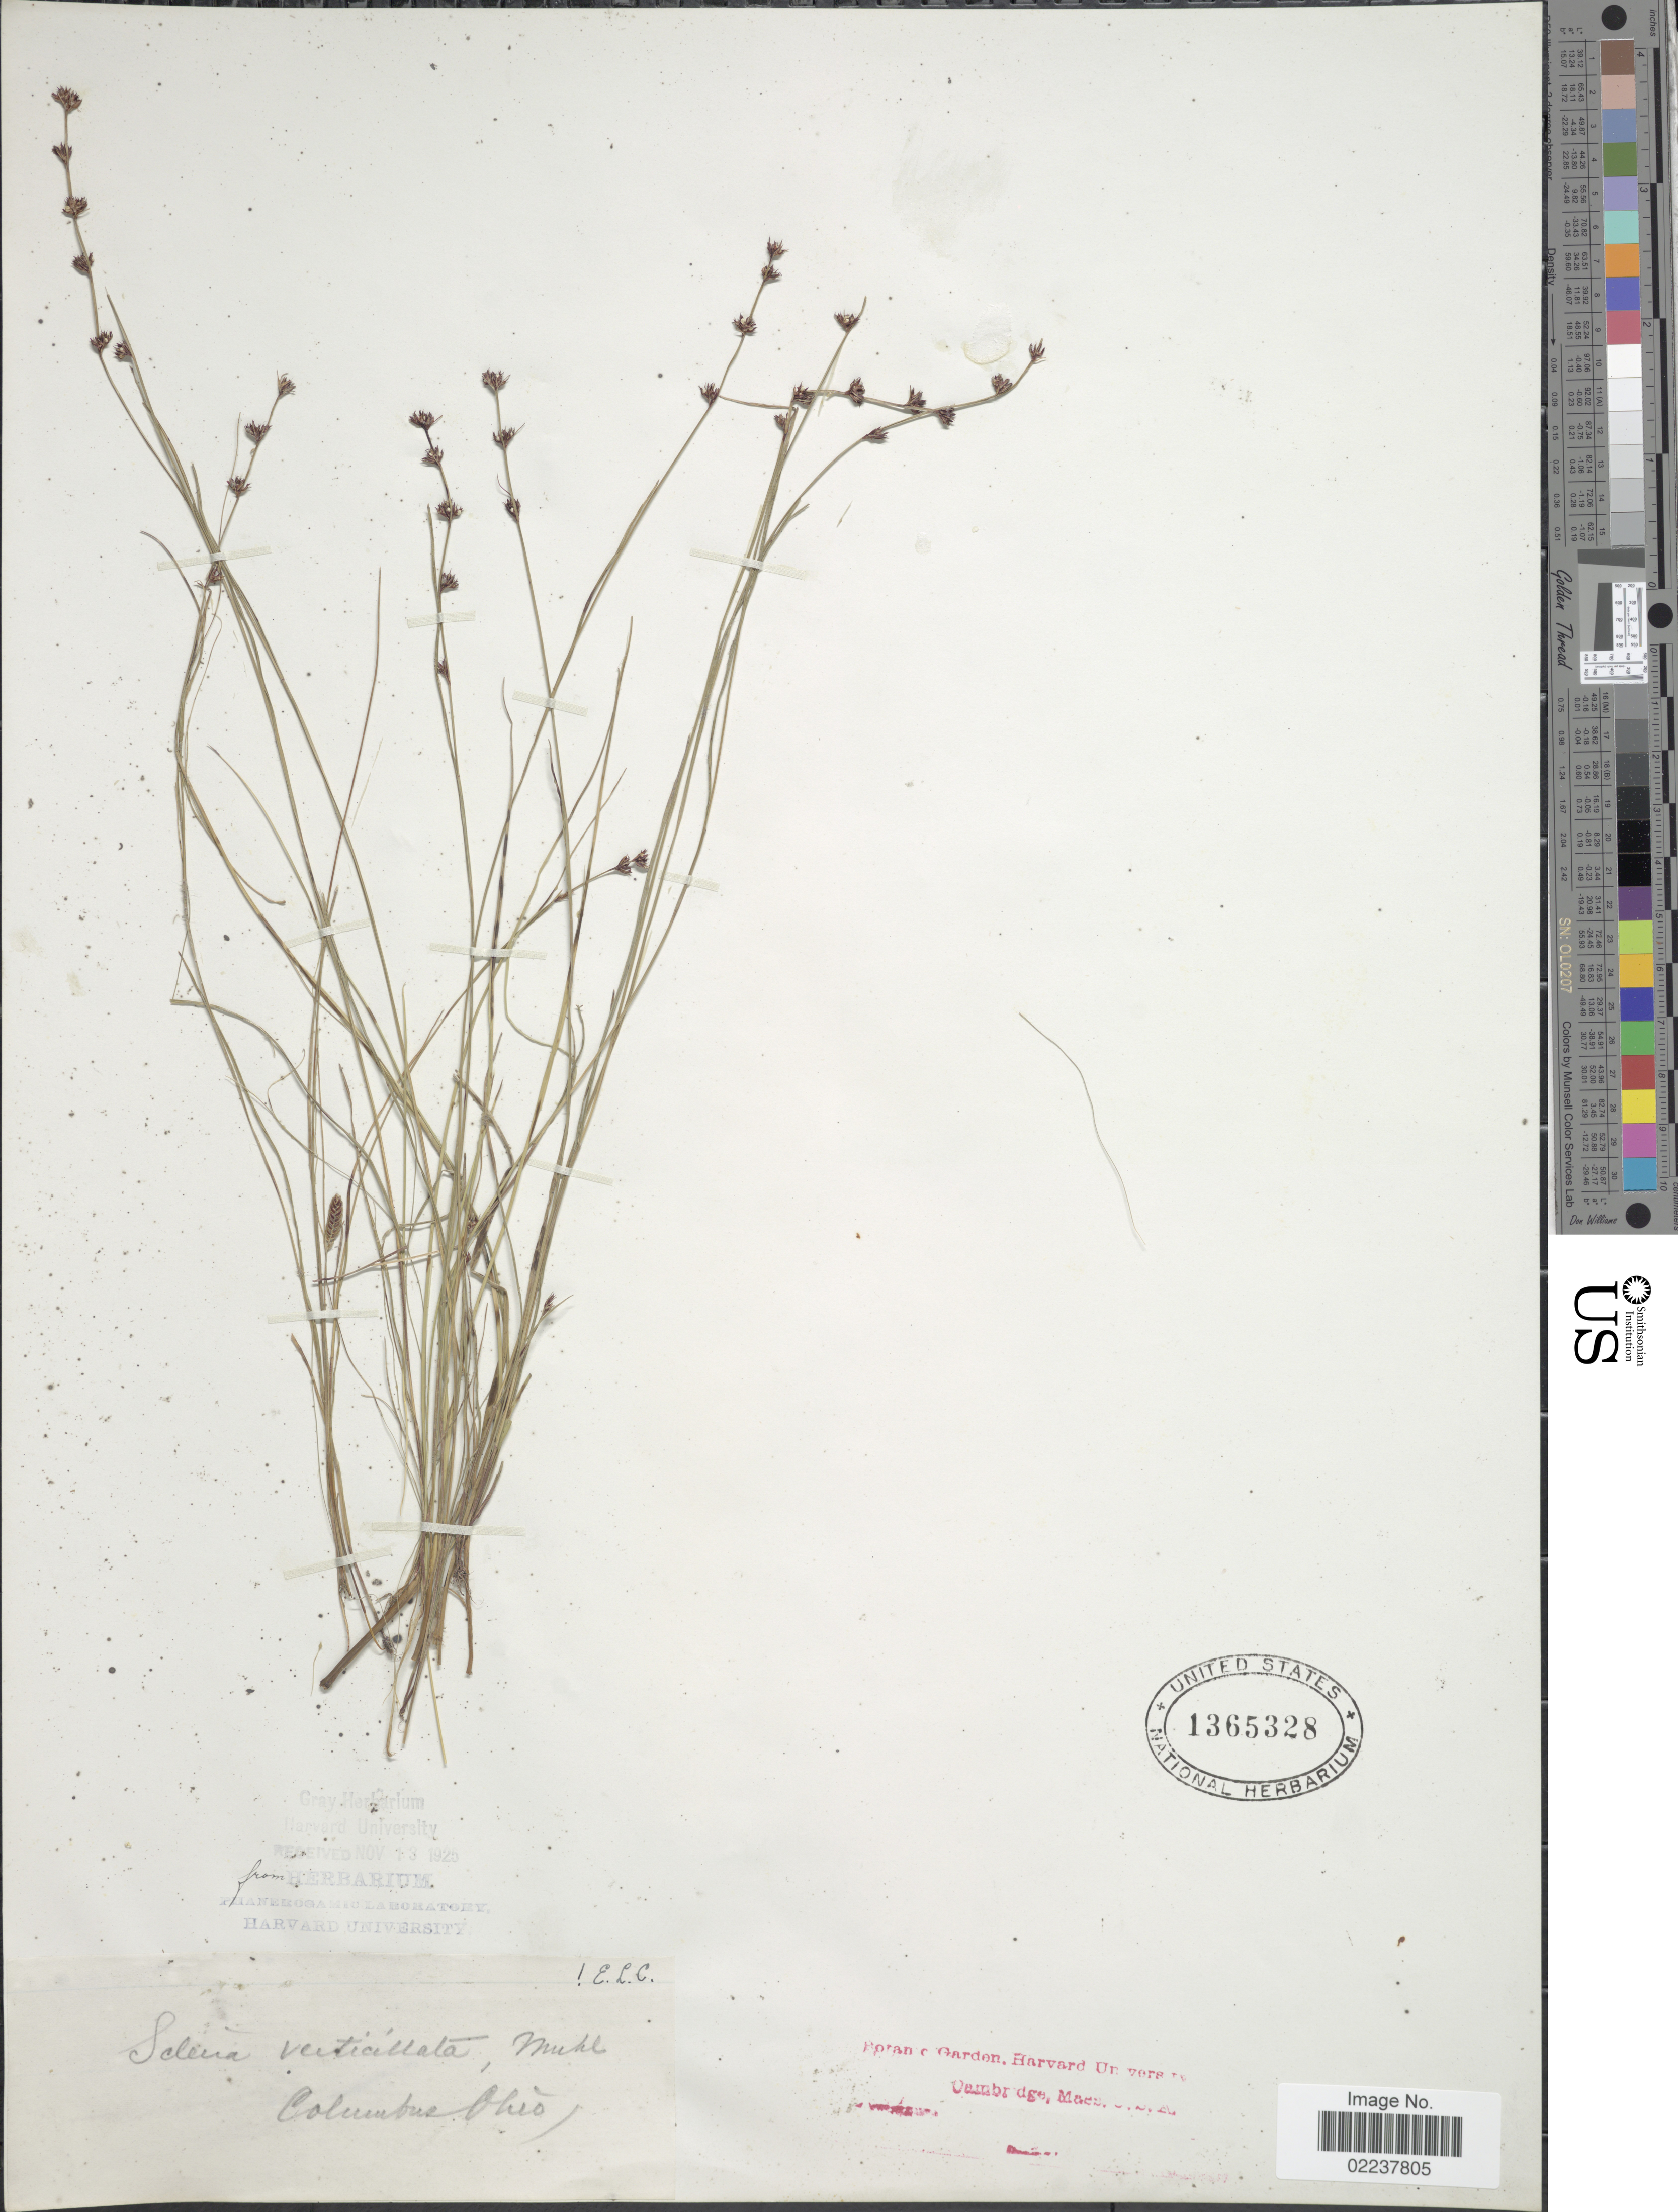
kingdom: Plantae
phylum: Tracheophyta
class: Liliopsida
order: Poales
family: Cyperaceae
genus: Scleria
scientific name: Scleria verticillata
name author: Muhl. ex Willd.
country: United States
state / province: Ohio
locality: Columbus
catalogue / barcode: US 1365328